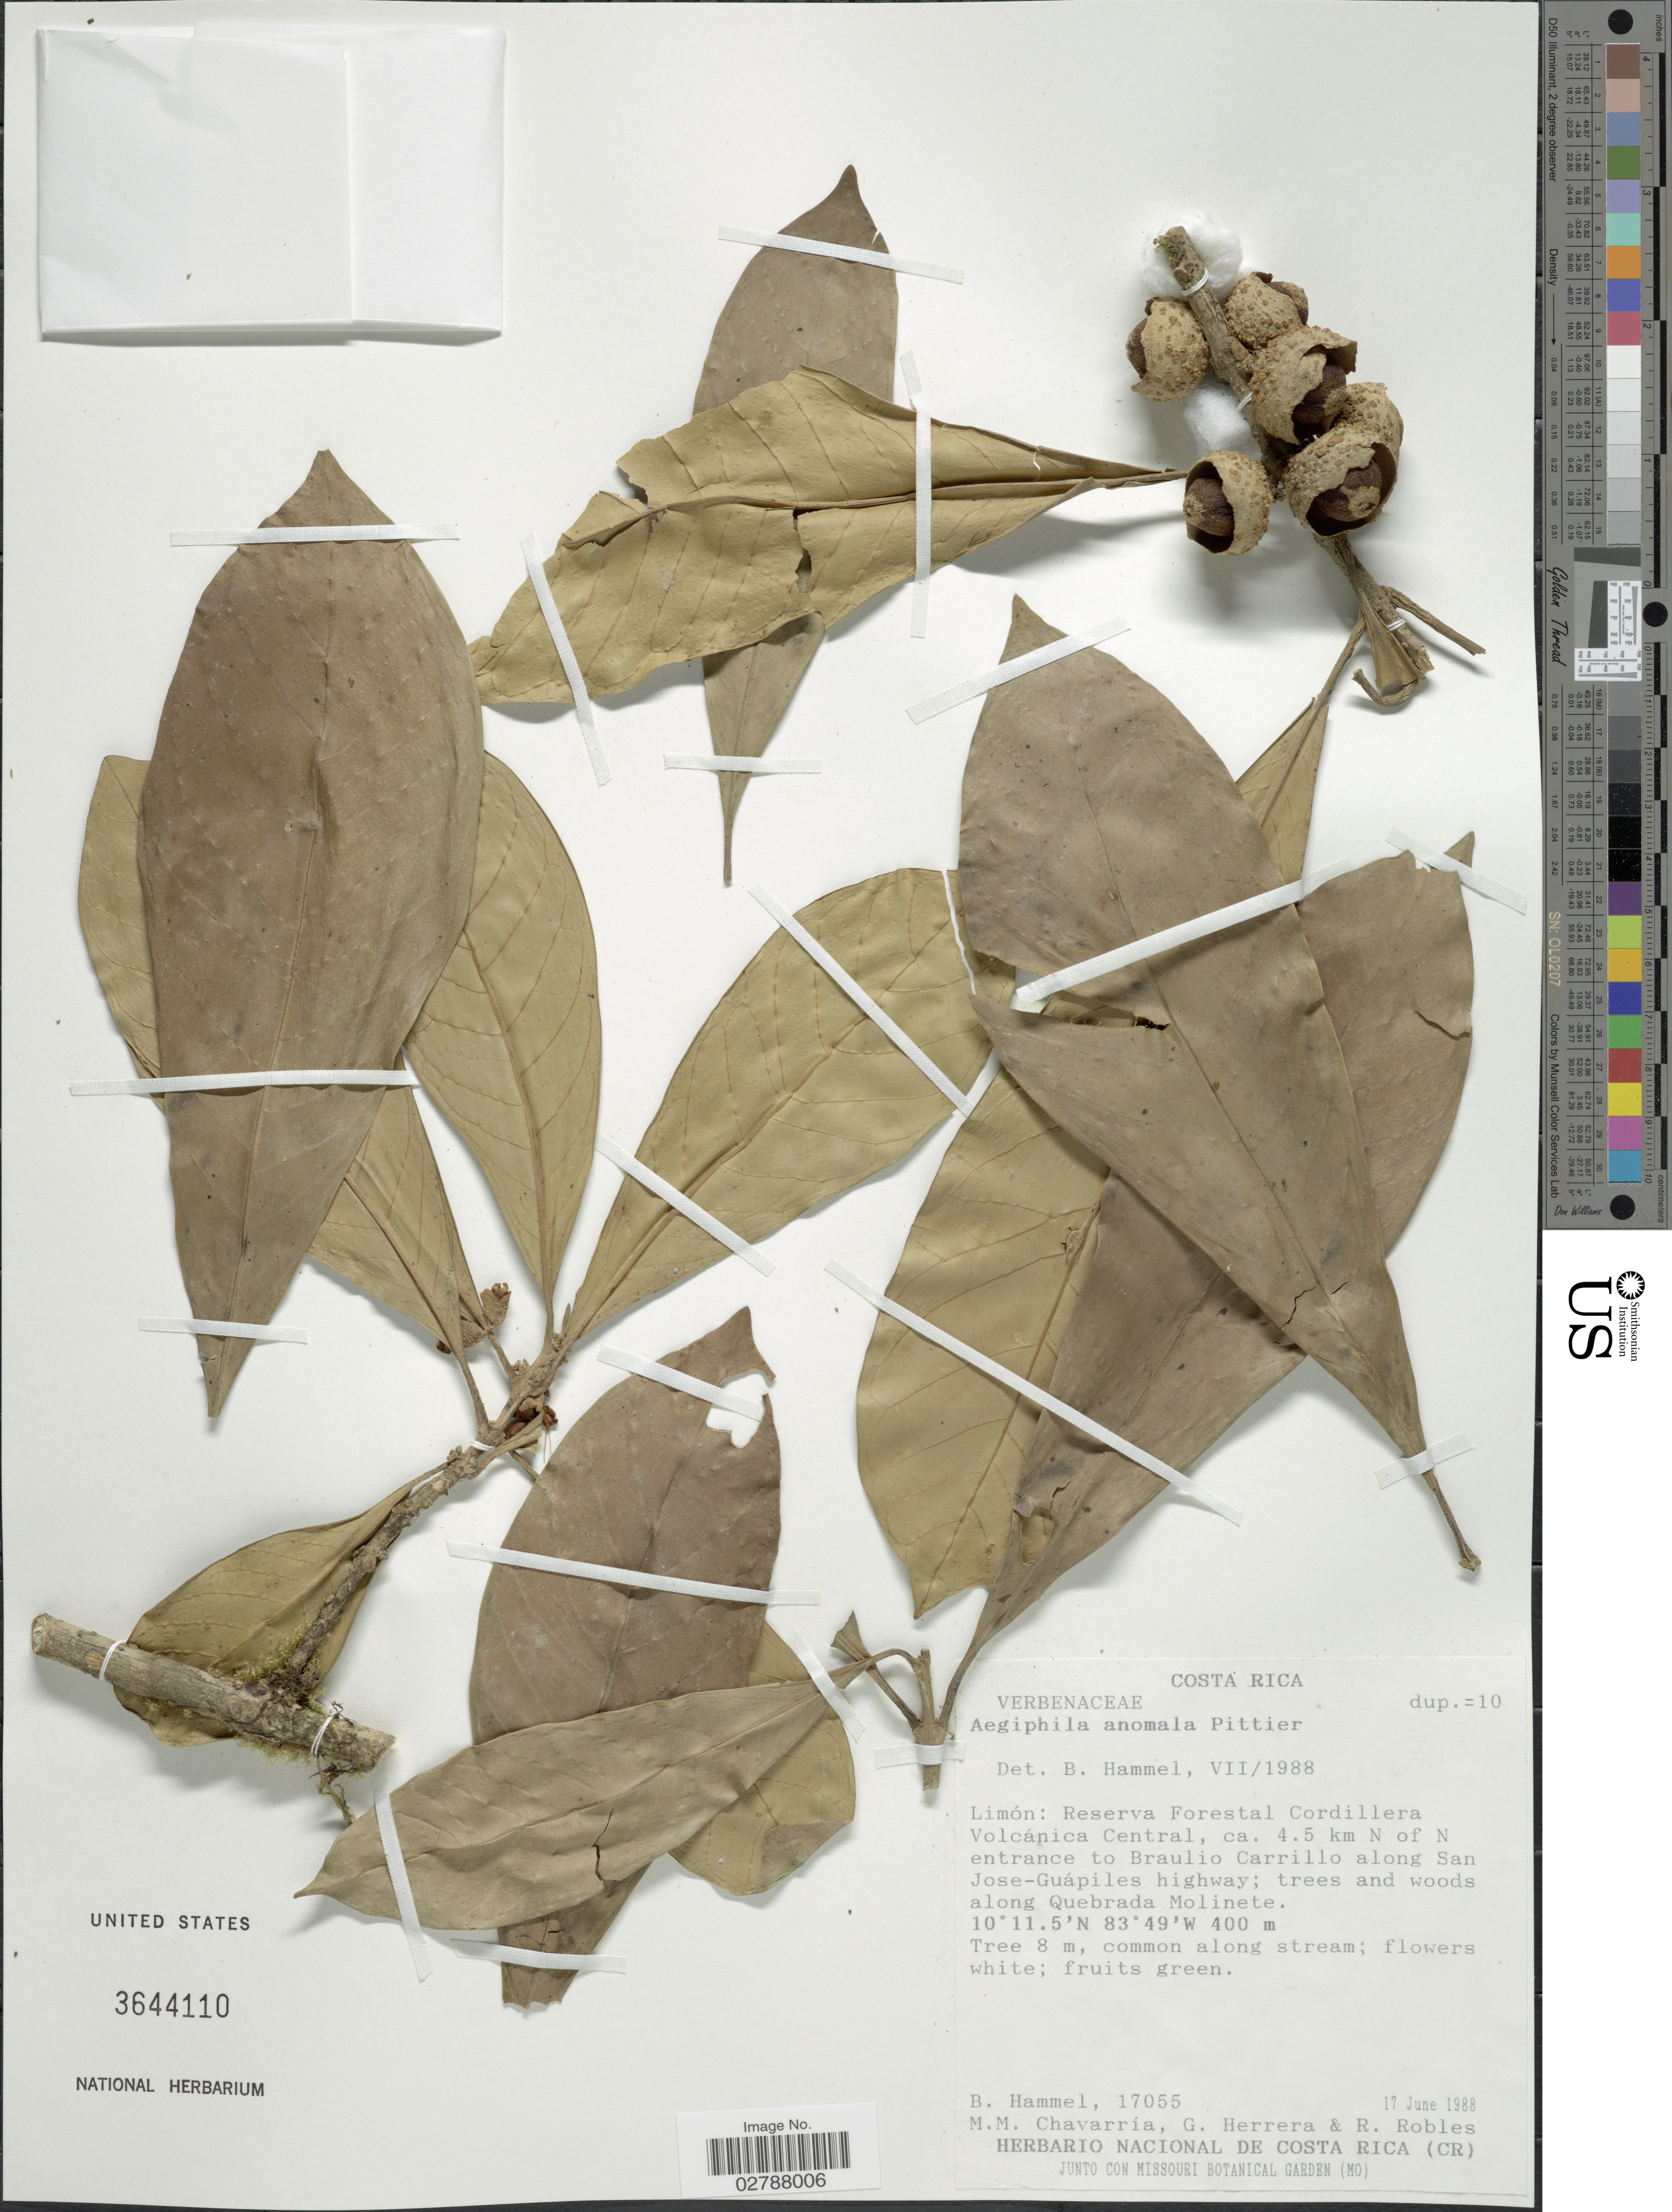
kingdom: Plantae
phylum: Tracheophyta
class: Magnoliopsida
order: Lamiales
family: Lamiaceae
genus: Aegiphila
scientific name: Aegiphila anomala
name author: Pittier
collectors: B. Hammel, M. Chavarría, G. Herrera & R. Robles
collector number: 17055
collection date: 1988-06-17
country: Costa Rica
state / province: Limón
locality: Reserva Forestal Cordillera Volcánica Central, ca. 4.5 km N of N entrance to Braulio Carrillo along San Jose-Guápiles highway; trees and woods along Quebrada Molinete.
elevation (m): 400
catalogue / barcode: US 3644110